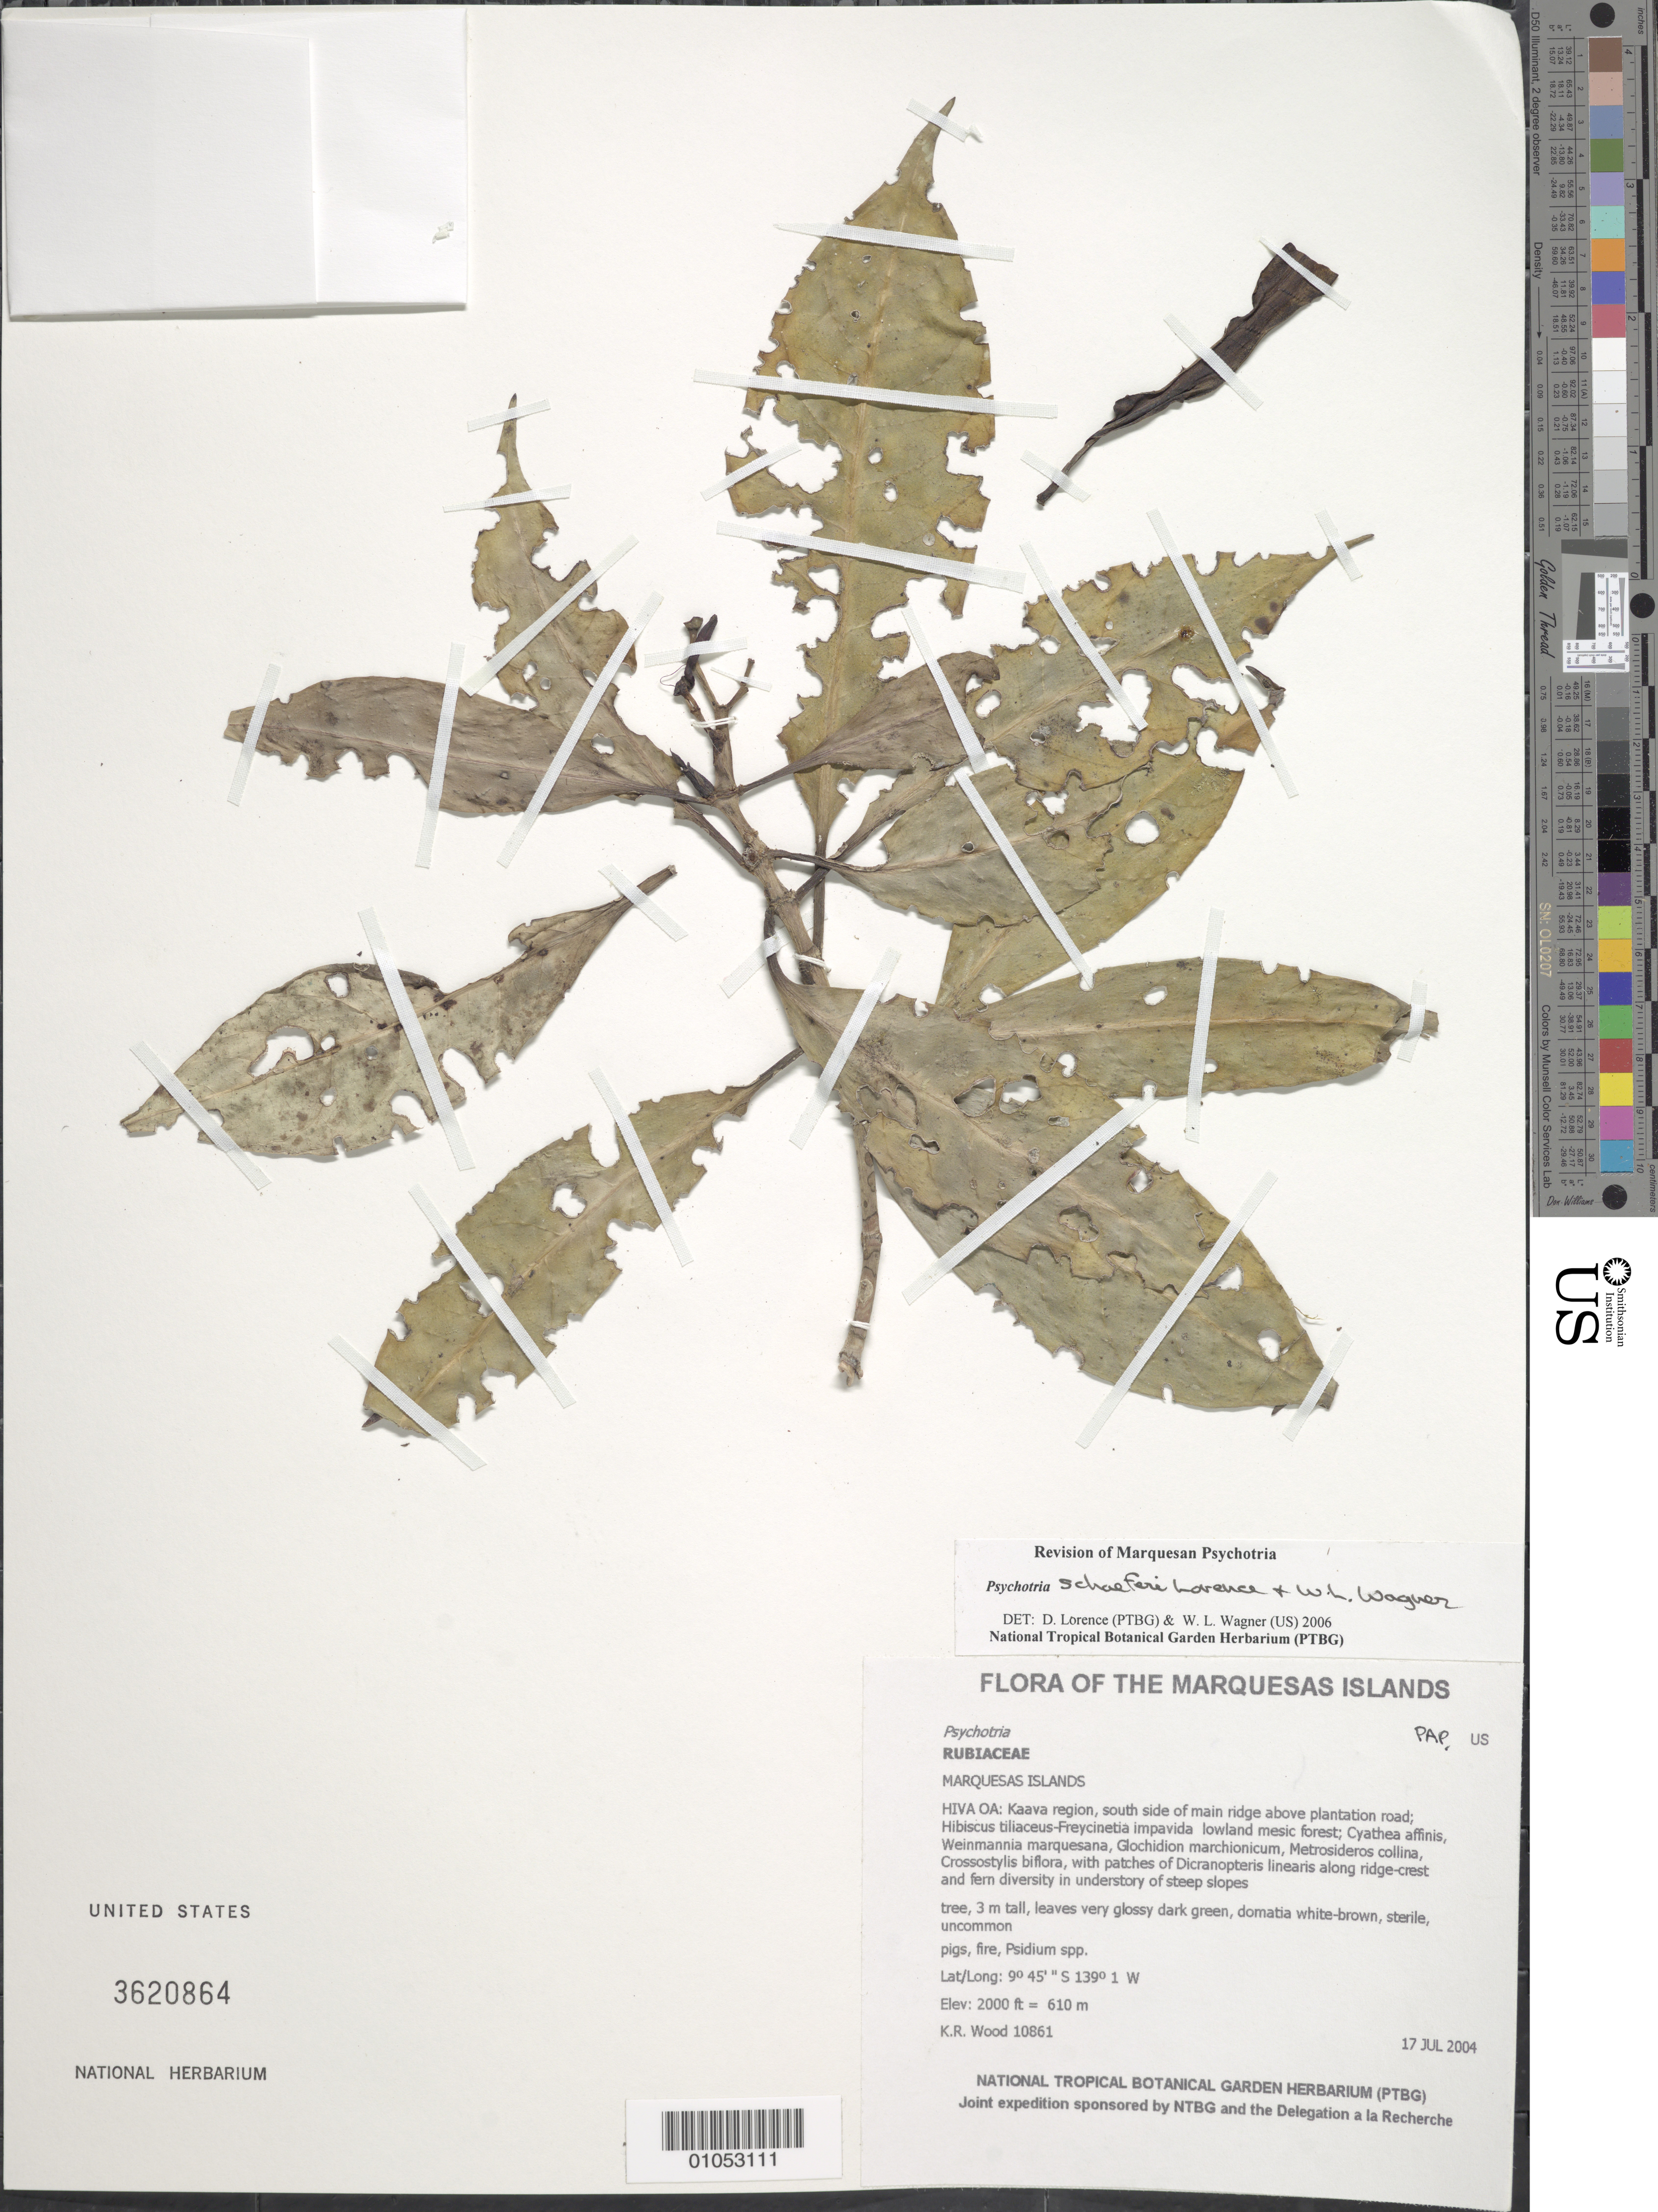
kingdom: Plantae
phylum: Tracheophyta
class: Magnoliopsida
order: Gentianales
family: Rubiaceae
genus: Psychotria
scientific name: Psychotria schaeferi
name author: Lorence & W.L. Wagner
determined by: Lorence, David H., (PTBG), National Tropical Botanical Garden (UNITED STATES)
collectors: K. R. Wood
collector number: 10861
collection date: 2004-07-17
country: French Polynesia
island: Hiva Oa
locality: Kaava region, south side of main ridge above plantation road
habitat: Hibiscus tiliaceus - Freycinetia impavida lowland mesic forest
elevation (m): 610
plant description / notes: Pigs, fire, Psidium spp.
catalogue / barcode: US 3620864